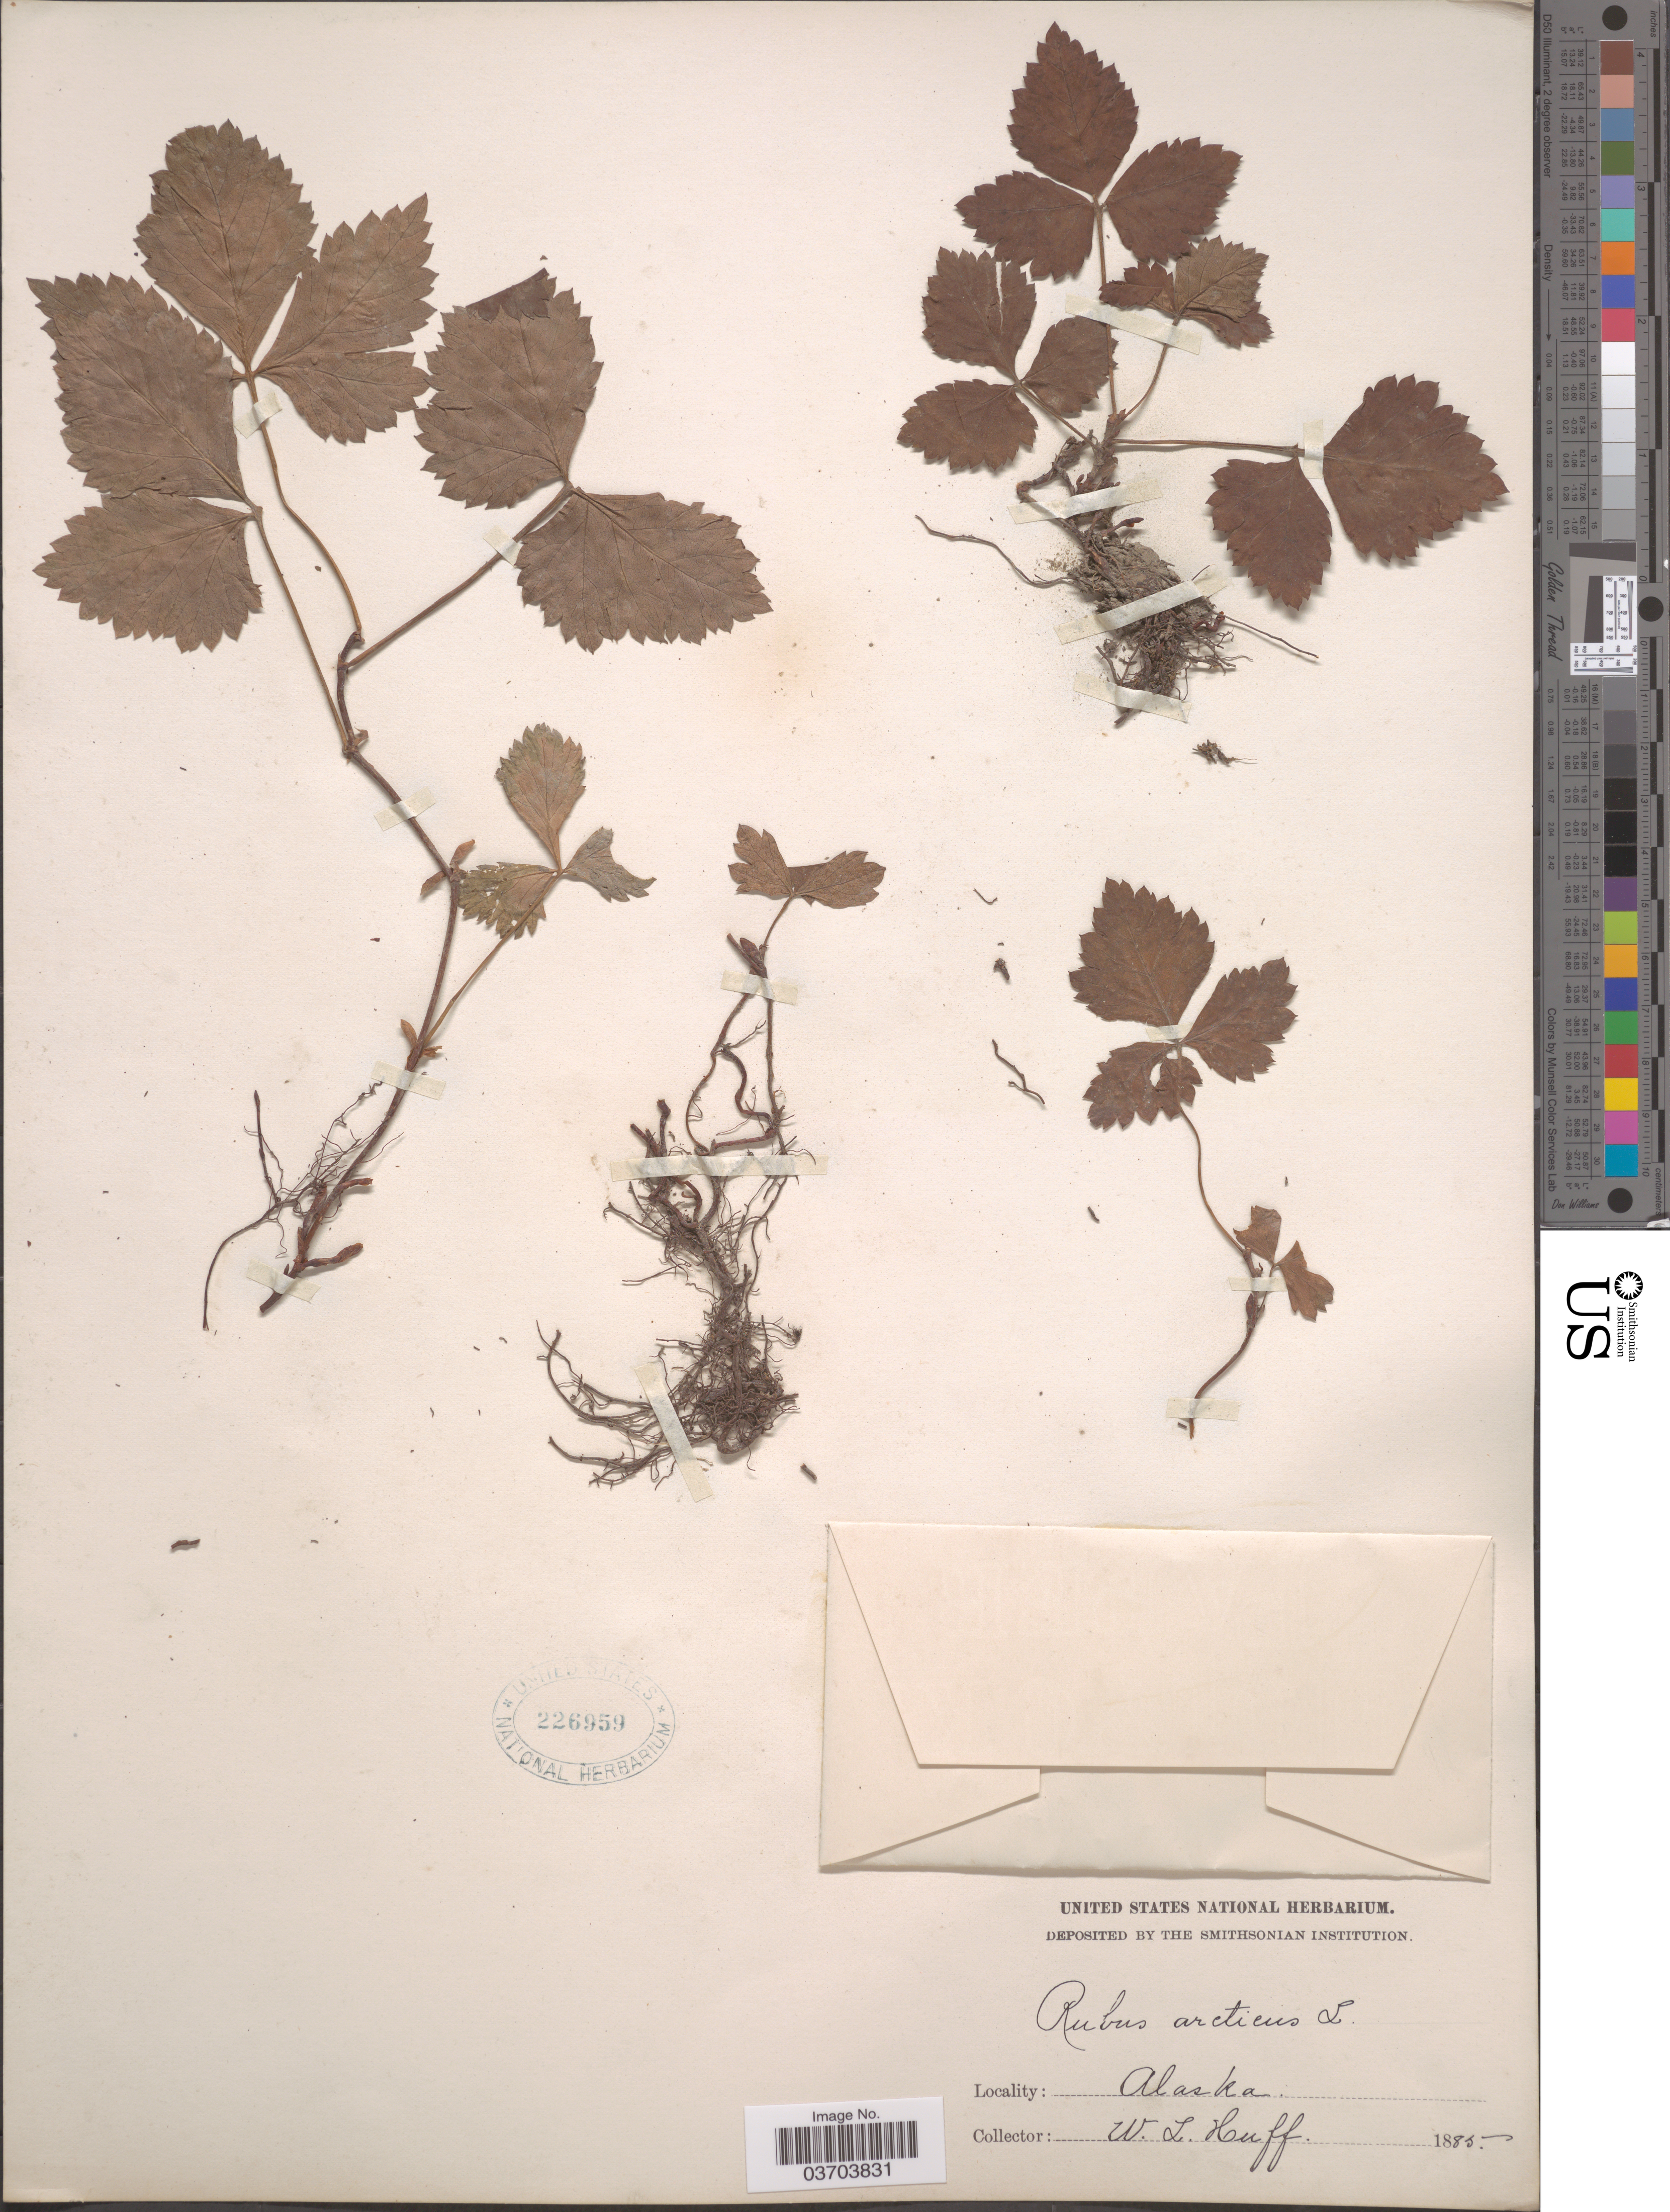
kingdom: Plantae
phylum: Tracheophyta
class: Magnoliopsida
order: Rosales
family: Rosaceae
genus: Rubus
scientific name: Rubus acaulis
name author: Michx.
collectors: W. Huff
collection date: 1885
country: United States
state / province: Alaska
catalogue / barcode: US 226959